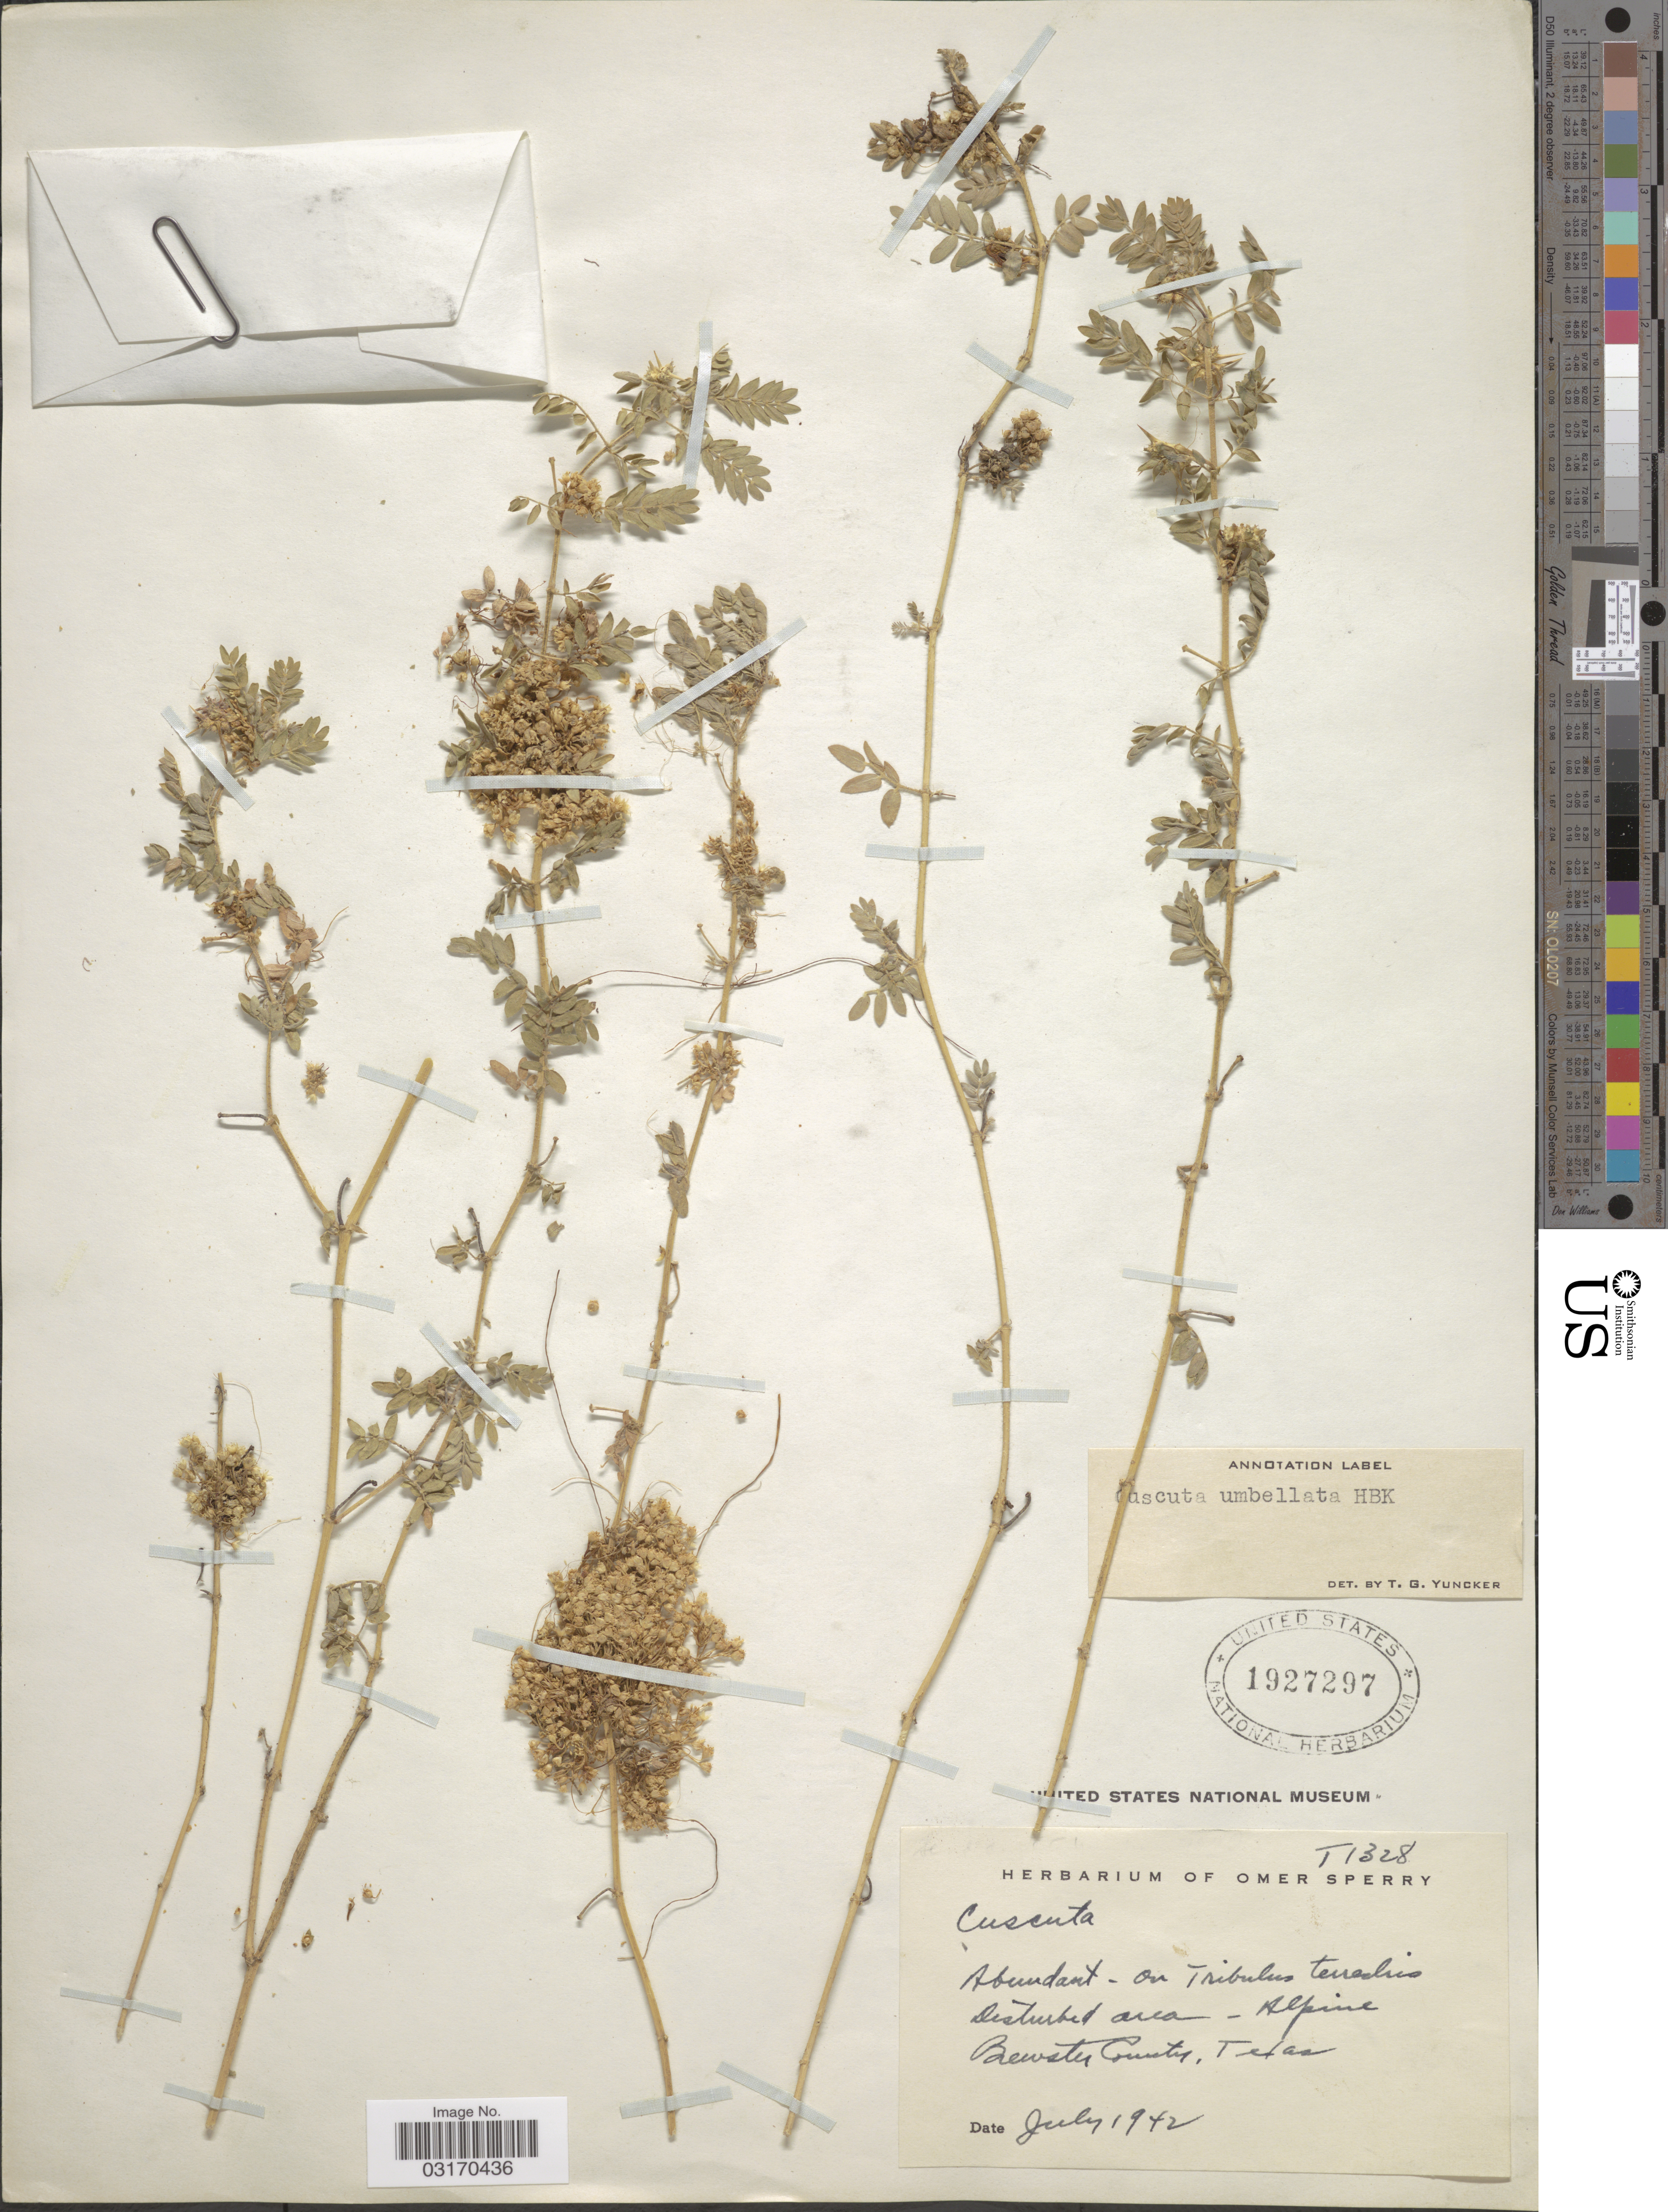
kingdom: Plantae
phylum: Tracheophyta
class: Magnoliopsida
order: Solanales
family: Convolvulaceae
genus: Cuscuta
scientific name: Cuscuta umbellata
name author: Kunth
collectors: ex. herb. Omer E. Sperry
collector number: T1328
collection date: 1942-07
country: United States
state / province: Texas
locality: Alpine Brewster County.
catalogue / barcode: US 1927297